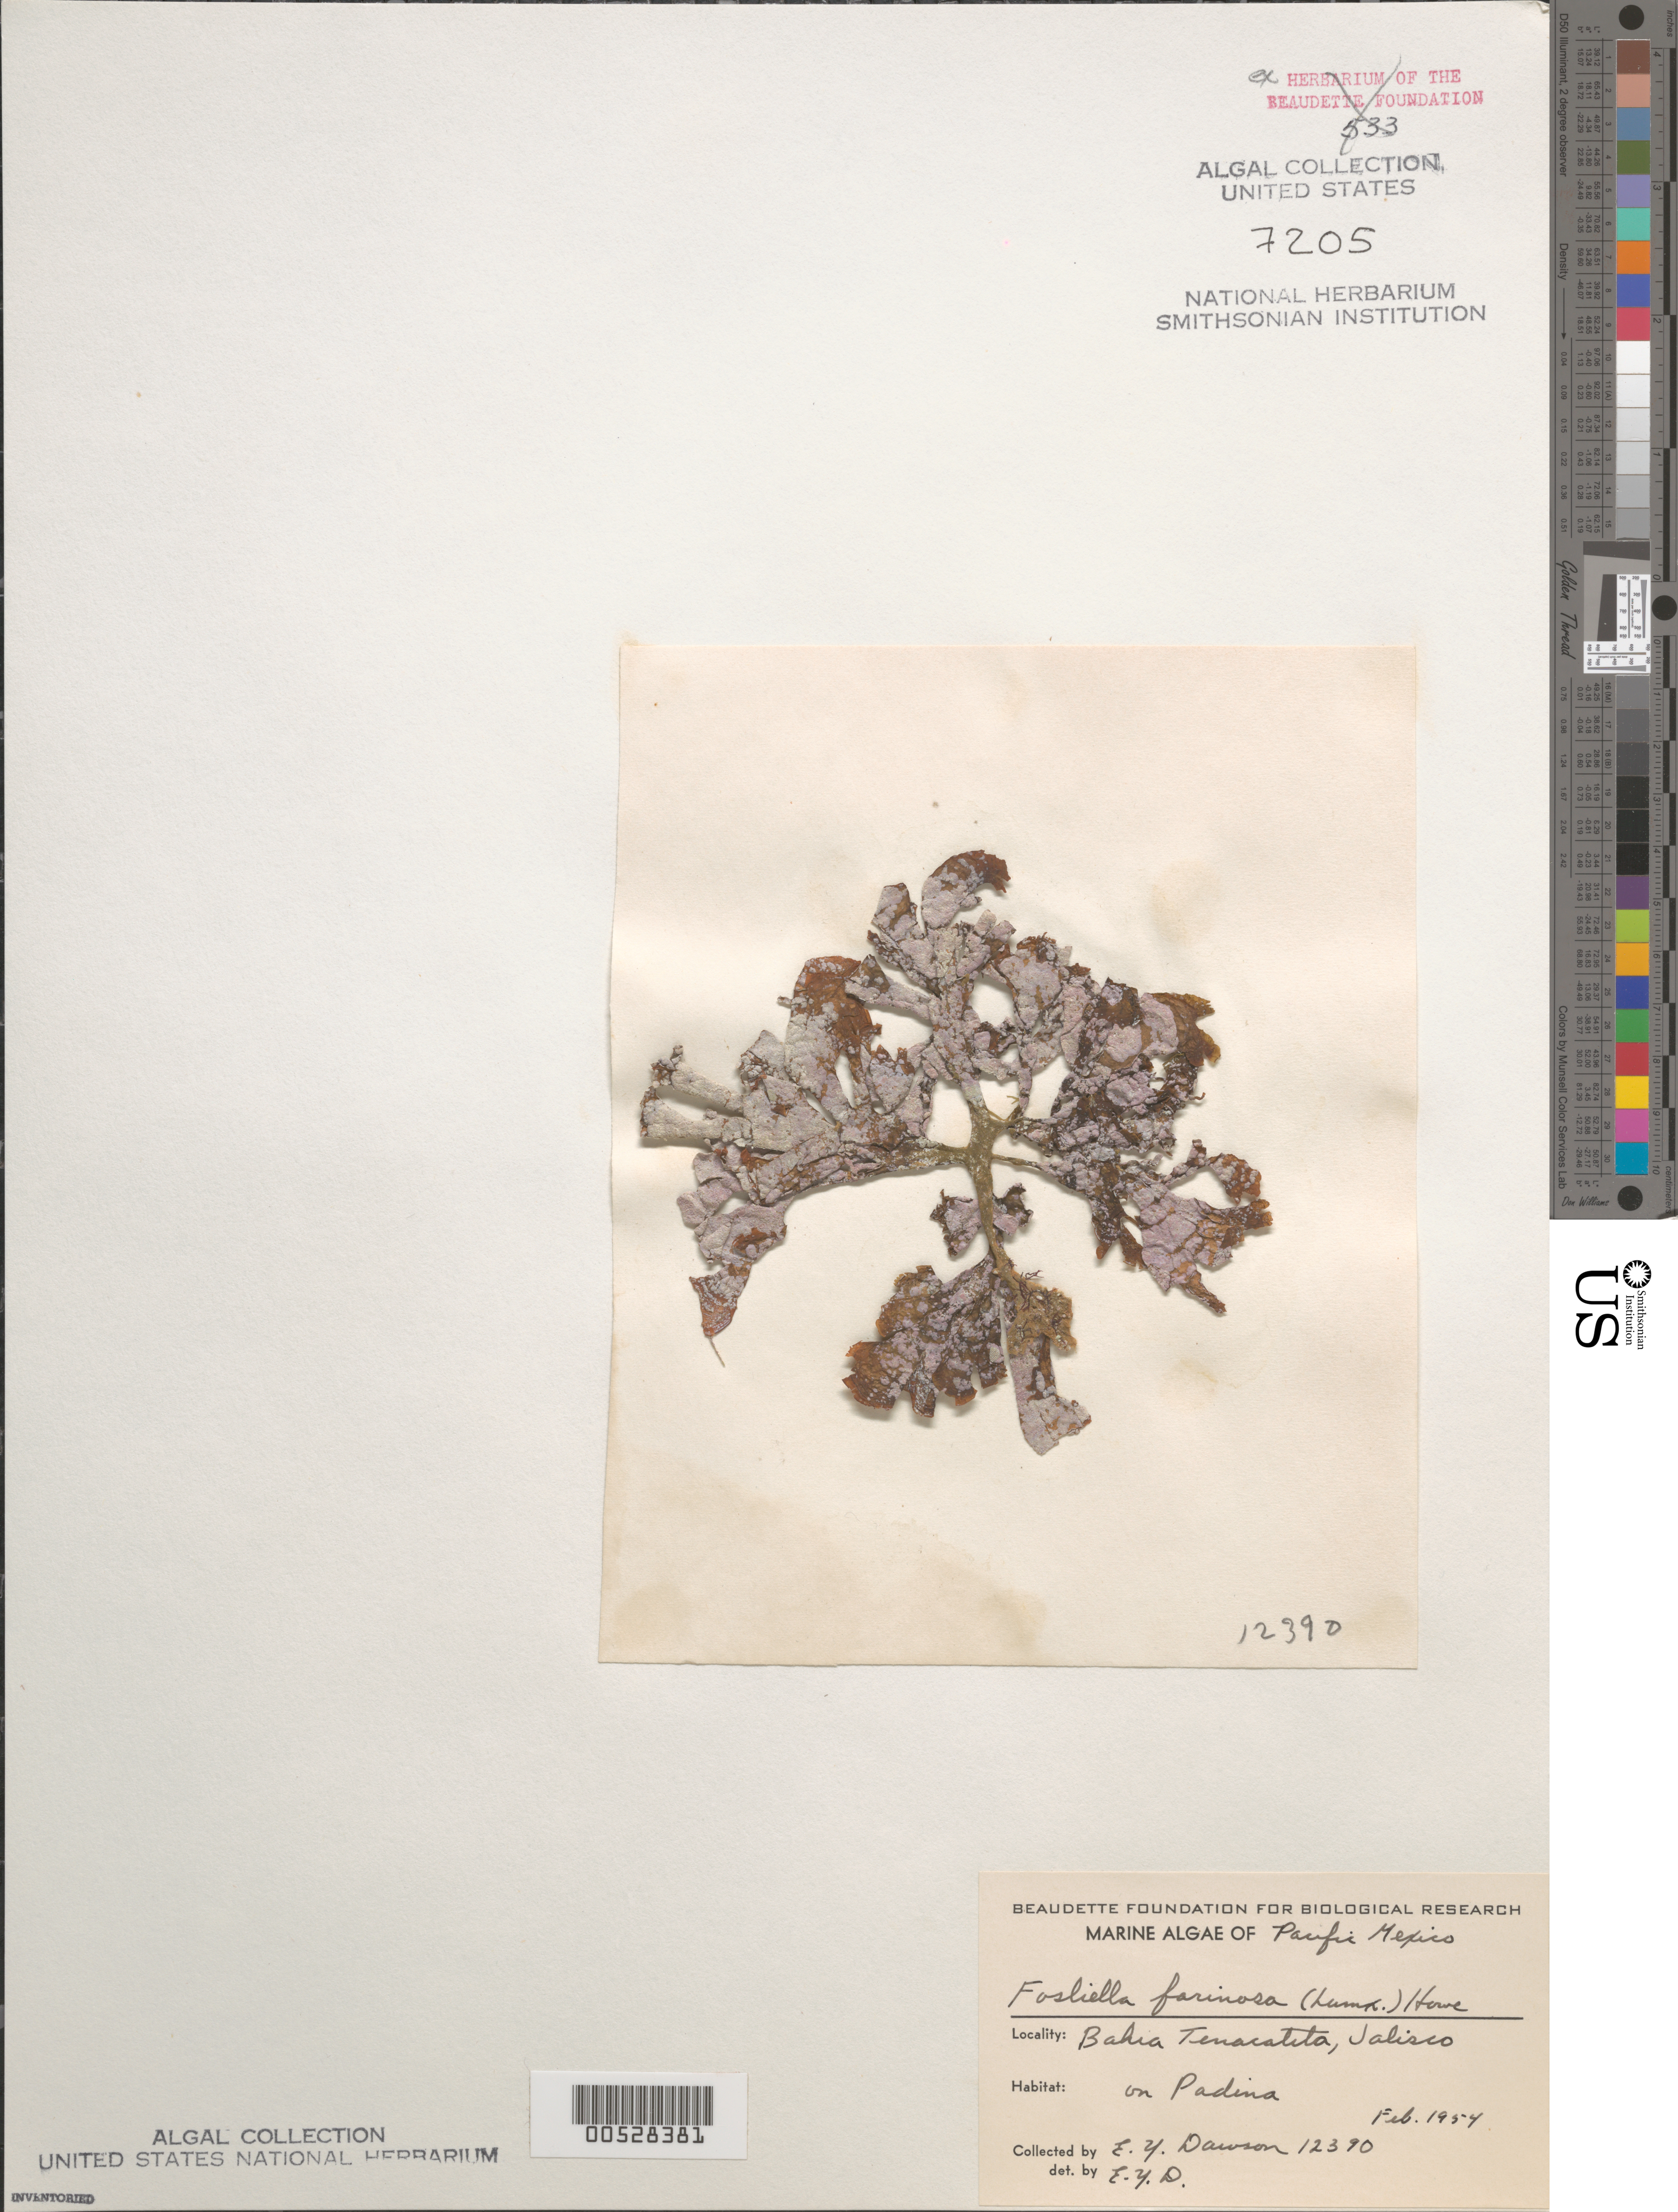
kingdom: Plantae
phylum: Rhodophyta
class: Florideophyceae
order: Corallinales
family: Hydrolithaceae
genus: Hydrolithon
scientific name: Hydrolithon farinosum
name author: (J.V.Lamouroux) Penrose & Y.M. Chamb.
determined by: Algae name updating Project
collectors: E. Y. Dawson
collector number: EYD 12390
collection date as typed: Feb 1954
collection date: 1954-02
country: Mexico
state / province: Jalisco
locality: Bahia Tenacatita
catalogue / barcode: US 7205